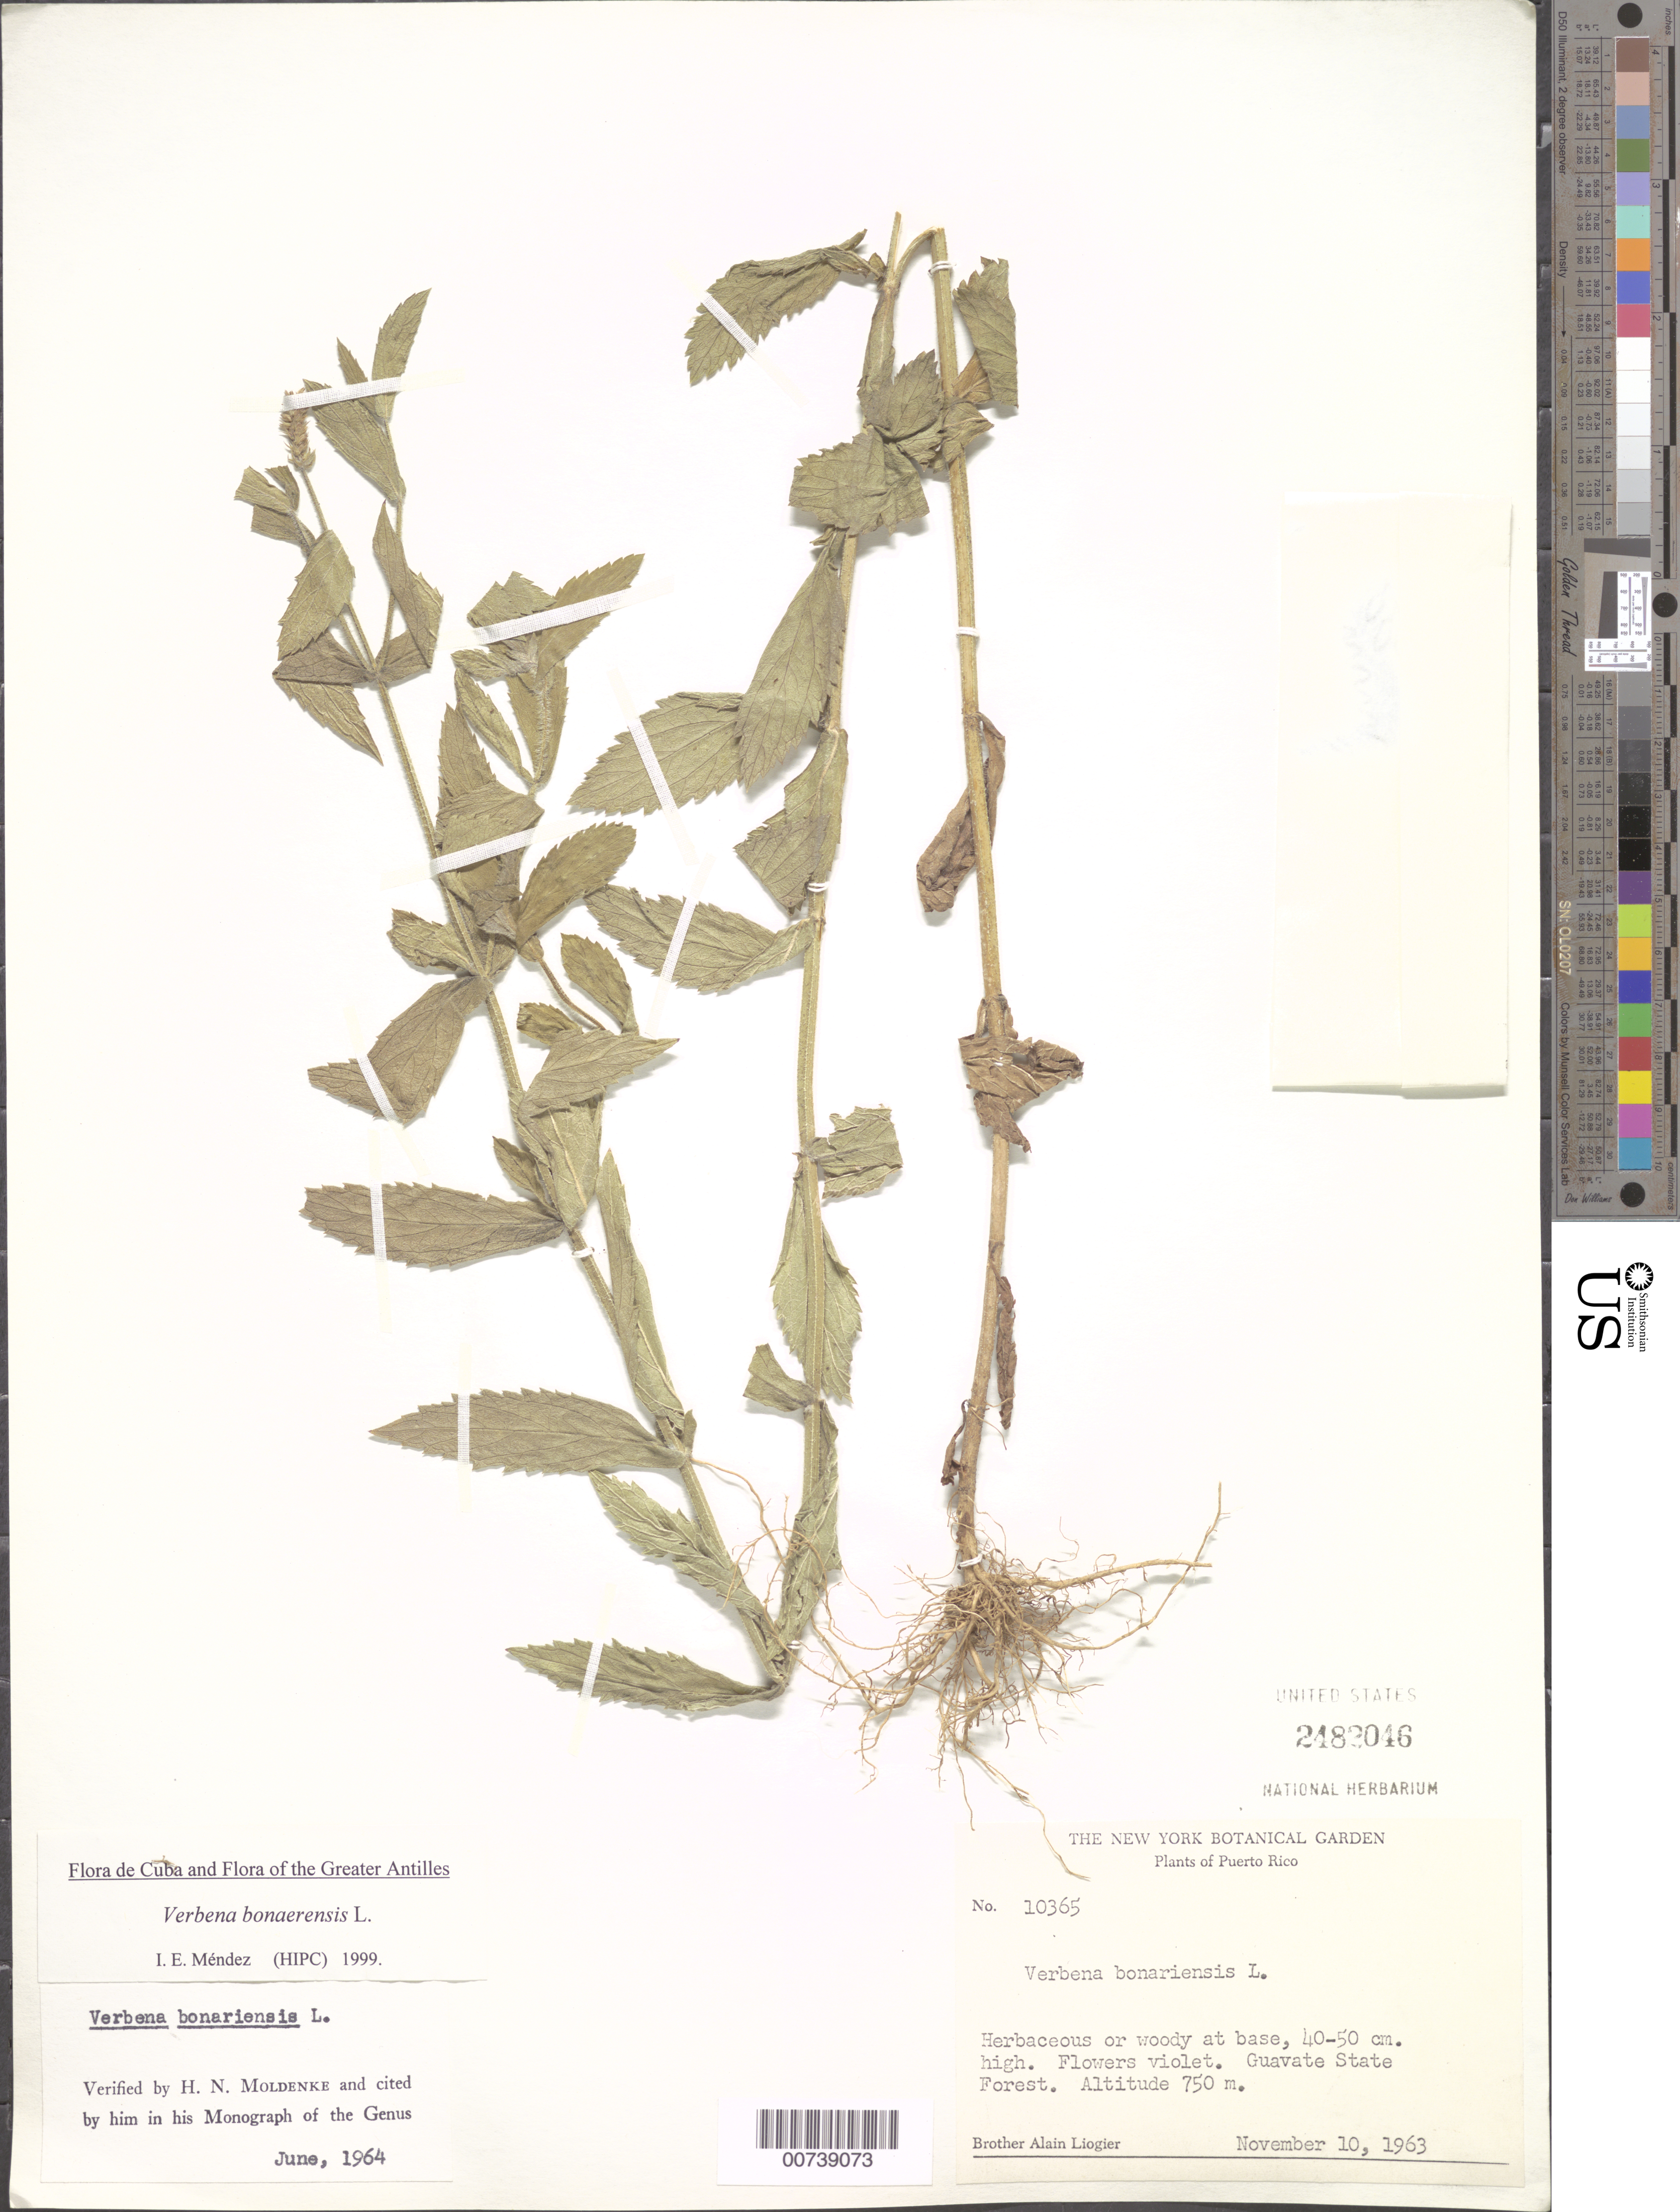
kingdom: Plantae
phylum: Tracheophyta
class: Magnoliopsida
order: Lamiales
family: Verbenaceae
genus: Verbena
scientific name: Verbena bonariensis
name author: L.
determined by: Méndez, Isidro E., (HIPC)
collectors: A. H. Liogier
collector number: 10365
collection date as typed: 10 Nov 1963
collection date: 1963-11-10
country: Puerto Rico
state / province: Cayey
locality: Guavate State Forest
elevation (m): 750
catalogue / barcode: US 2482046